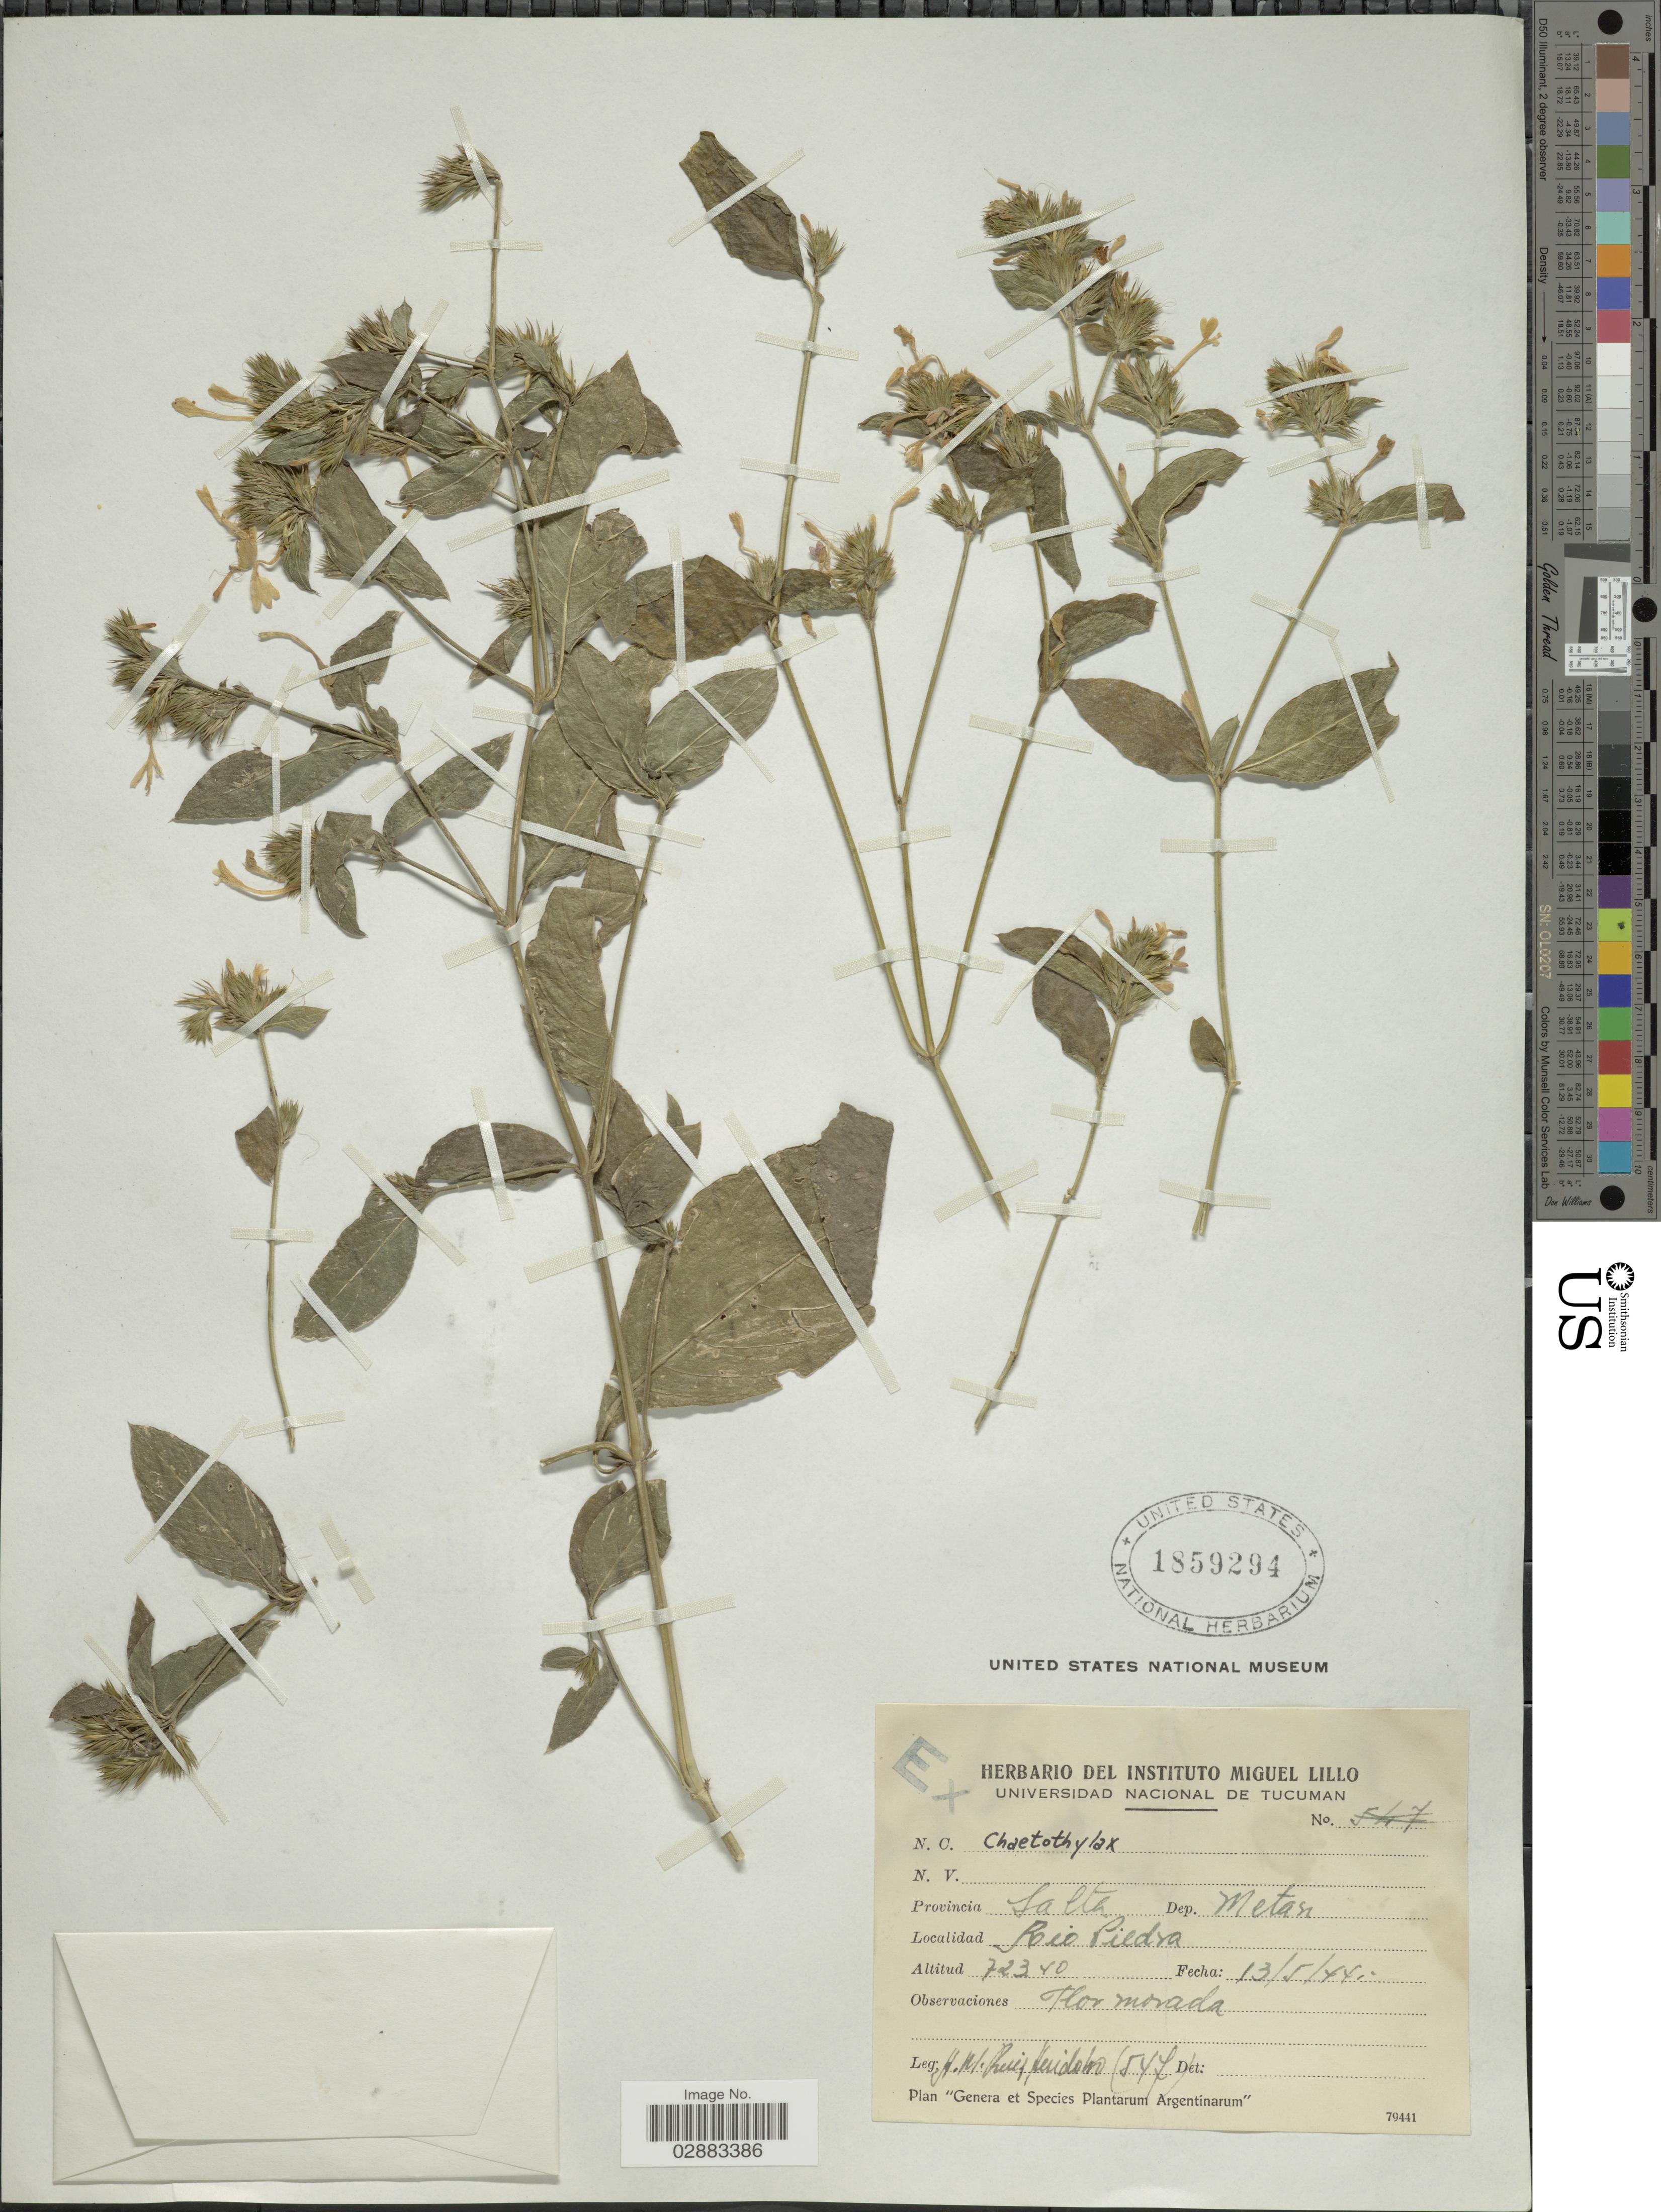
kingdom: Plantae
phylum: Tracheophyta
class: Magnoliopsida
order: Lamiales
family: Acanthaceae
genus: Justicia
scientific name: Justicia goudotii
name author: V.A.W. Graham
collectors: A. Ruiz Huidobo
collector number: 547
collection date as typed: Transcribed d/m/y: 13/5/44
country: Argentina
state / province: Salta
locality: Dep. Metan, Rio Piedra.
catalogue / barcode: US 1859294